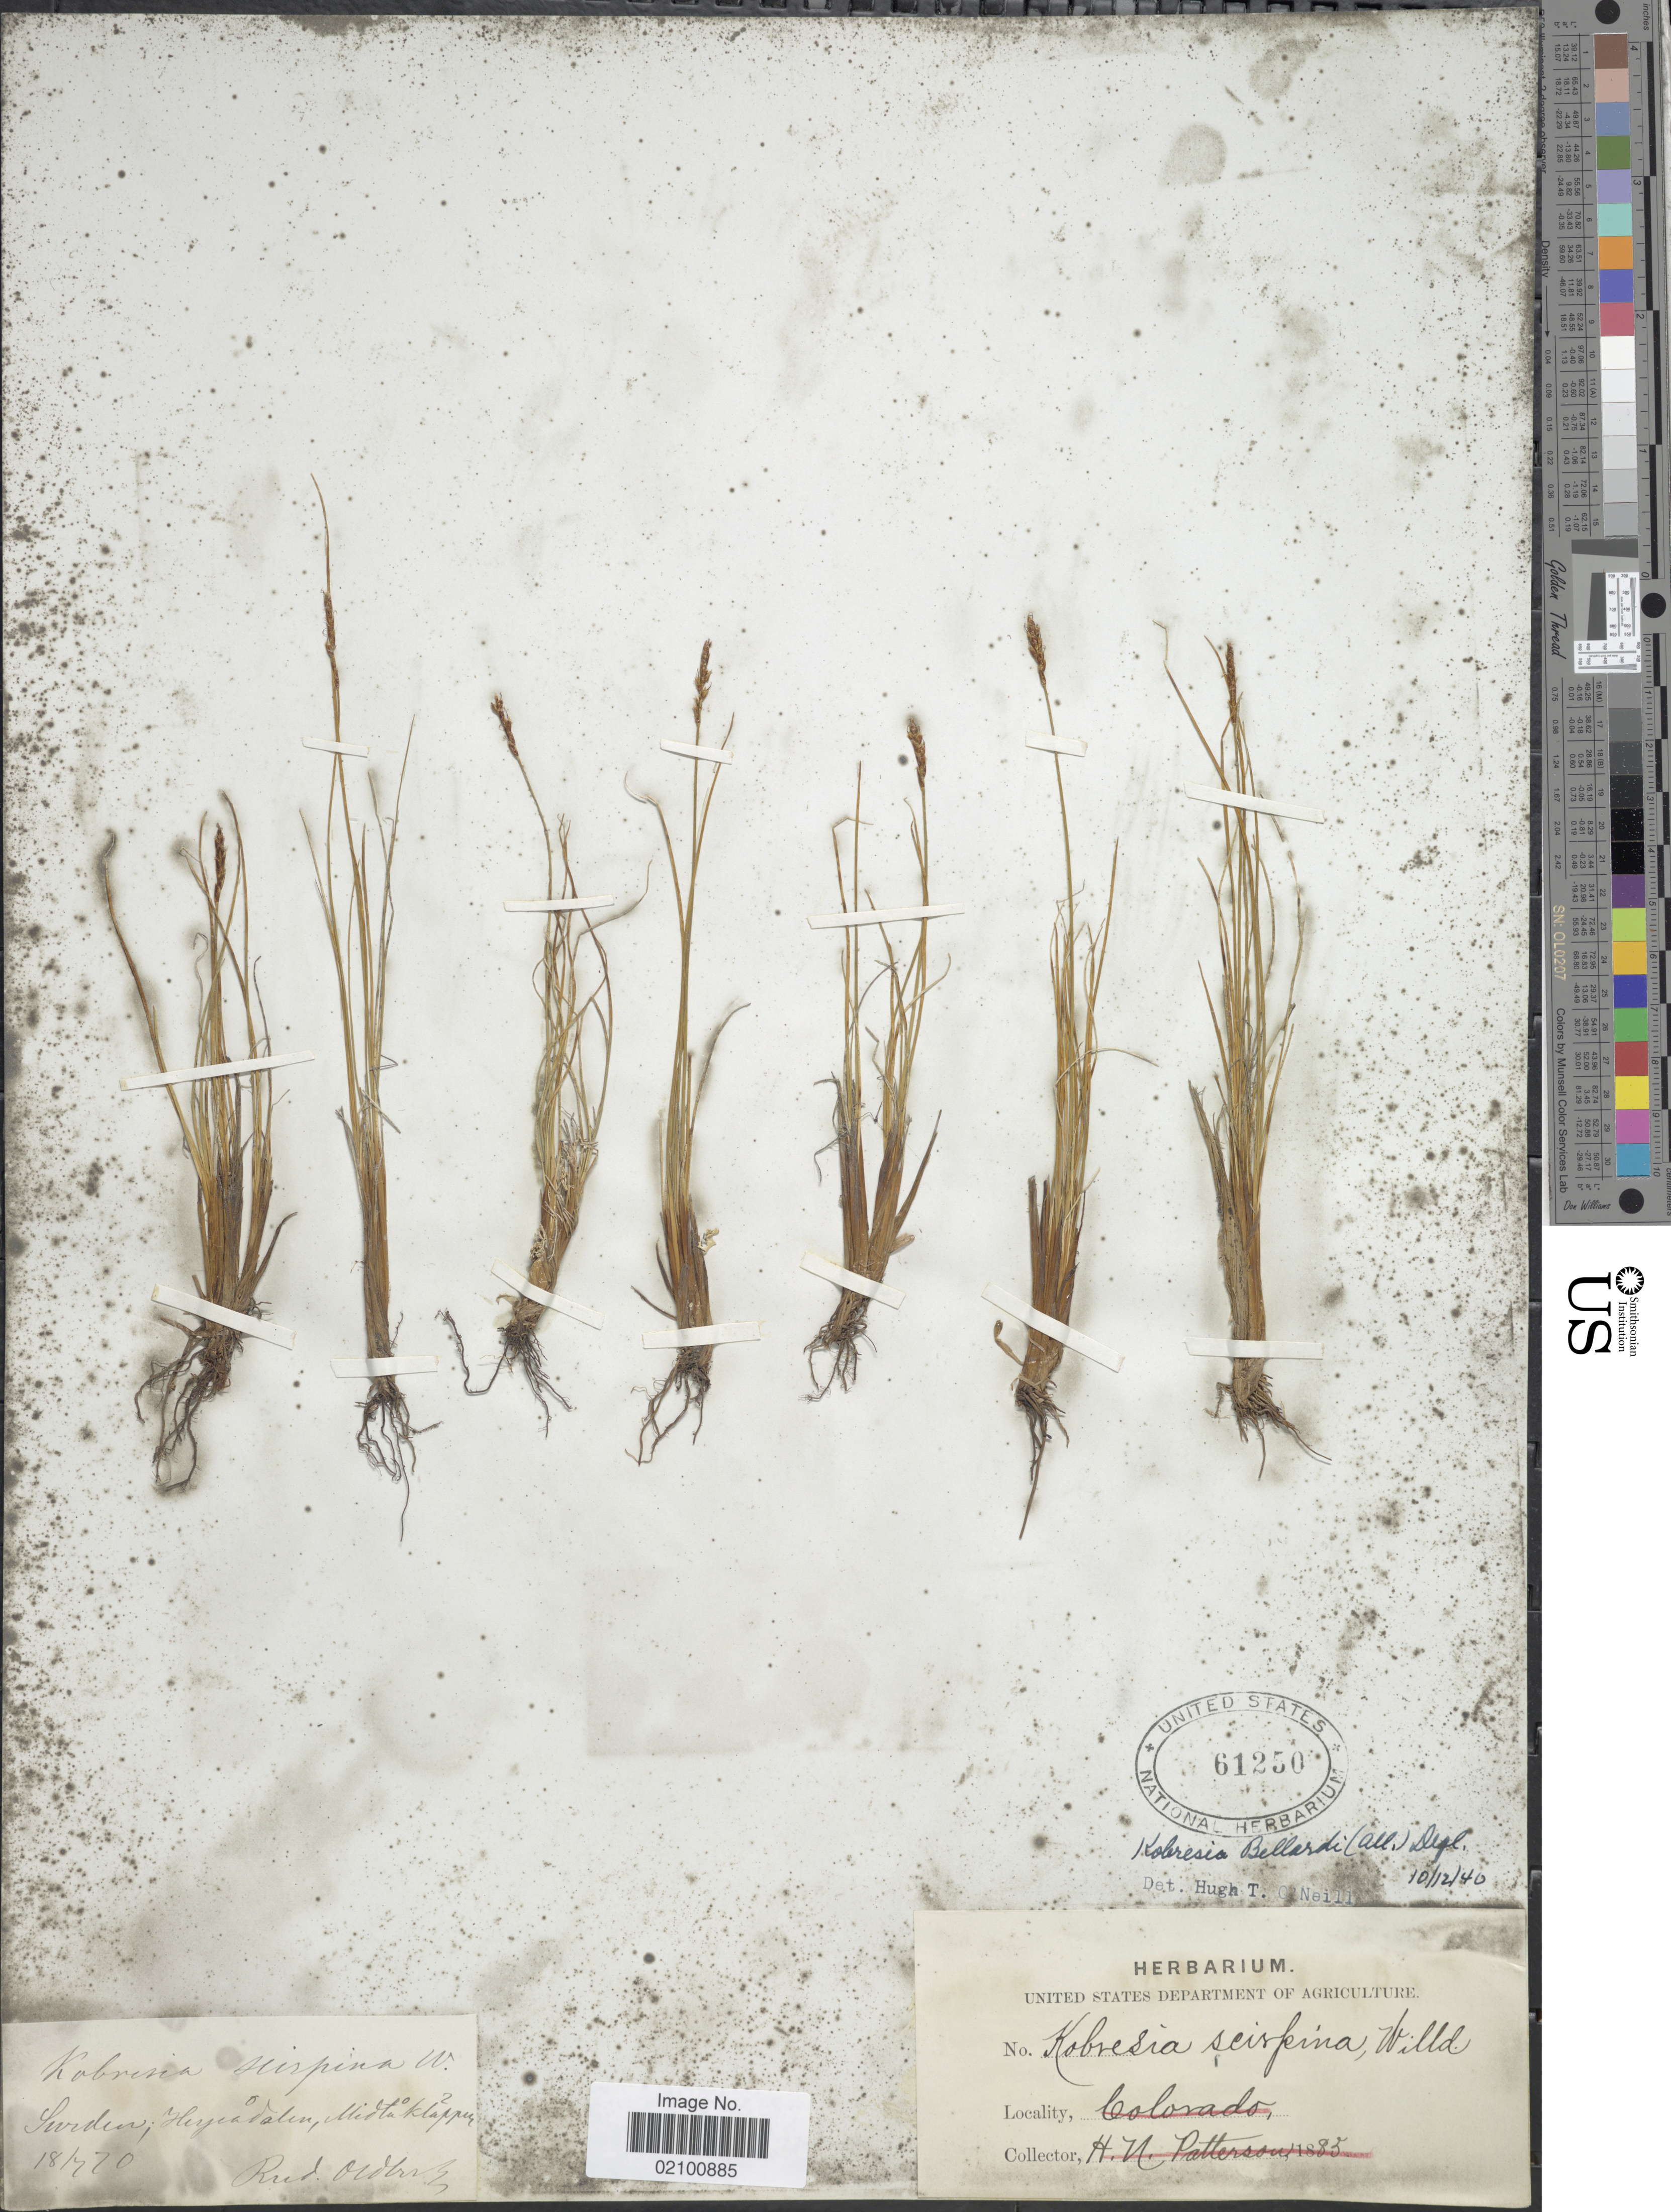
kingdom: Plantae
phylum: Tracheophyta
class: Liliopsida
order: Poales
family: Cyperaceae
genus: Carex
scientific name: Carex myosuroides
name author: Vill.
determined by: Strong, M. T., (US), Smithsonian Institution - National Museum of Natural History (UNITED STATES)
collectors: R. Oldberg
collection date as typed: Transcribed d/m/y: 18/7/70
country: Sweden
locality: Heyeadalen, Midtaklappen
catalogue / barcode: US 61250